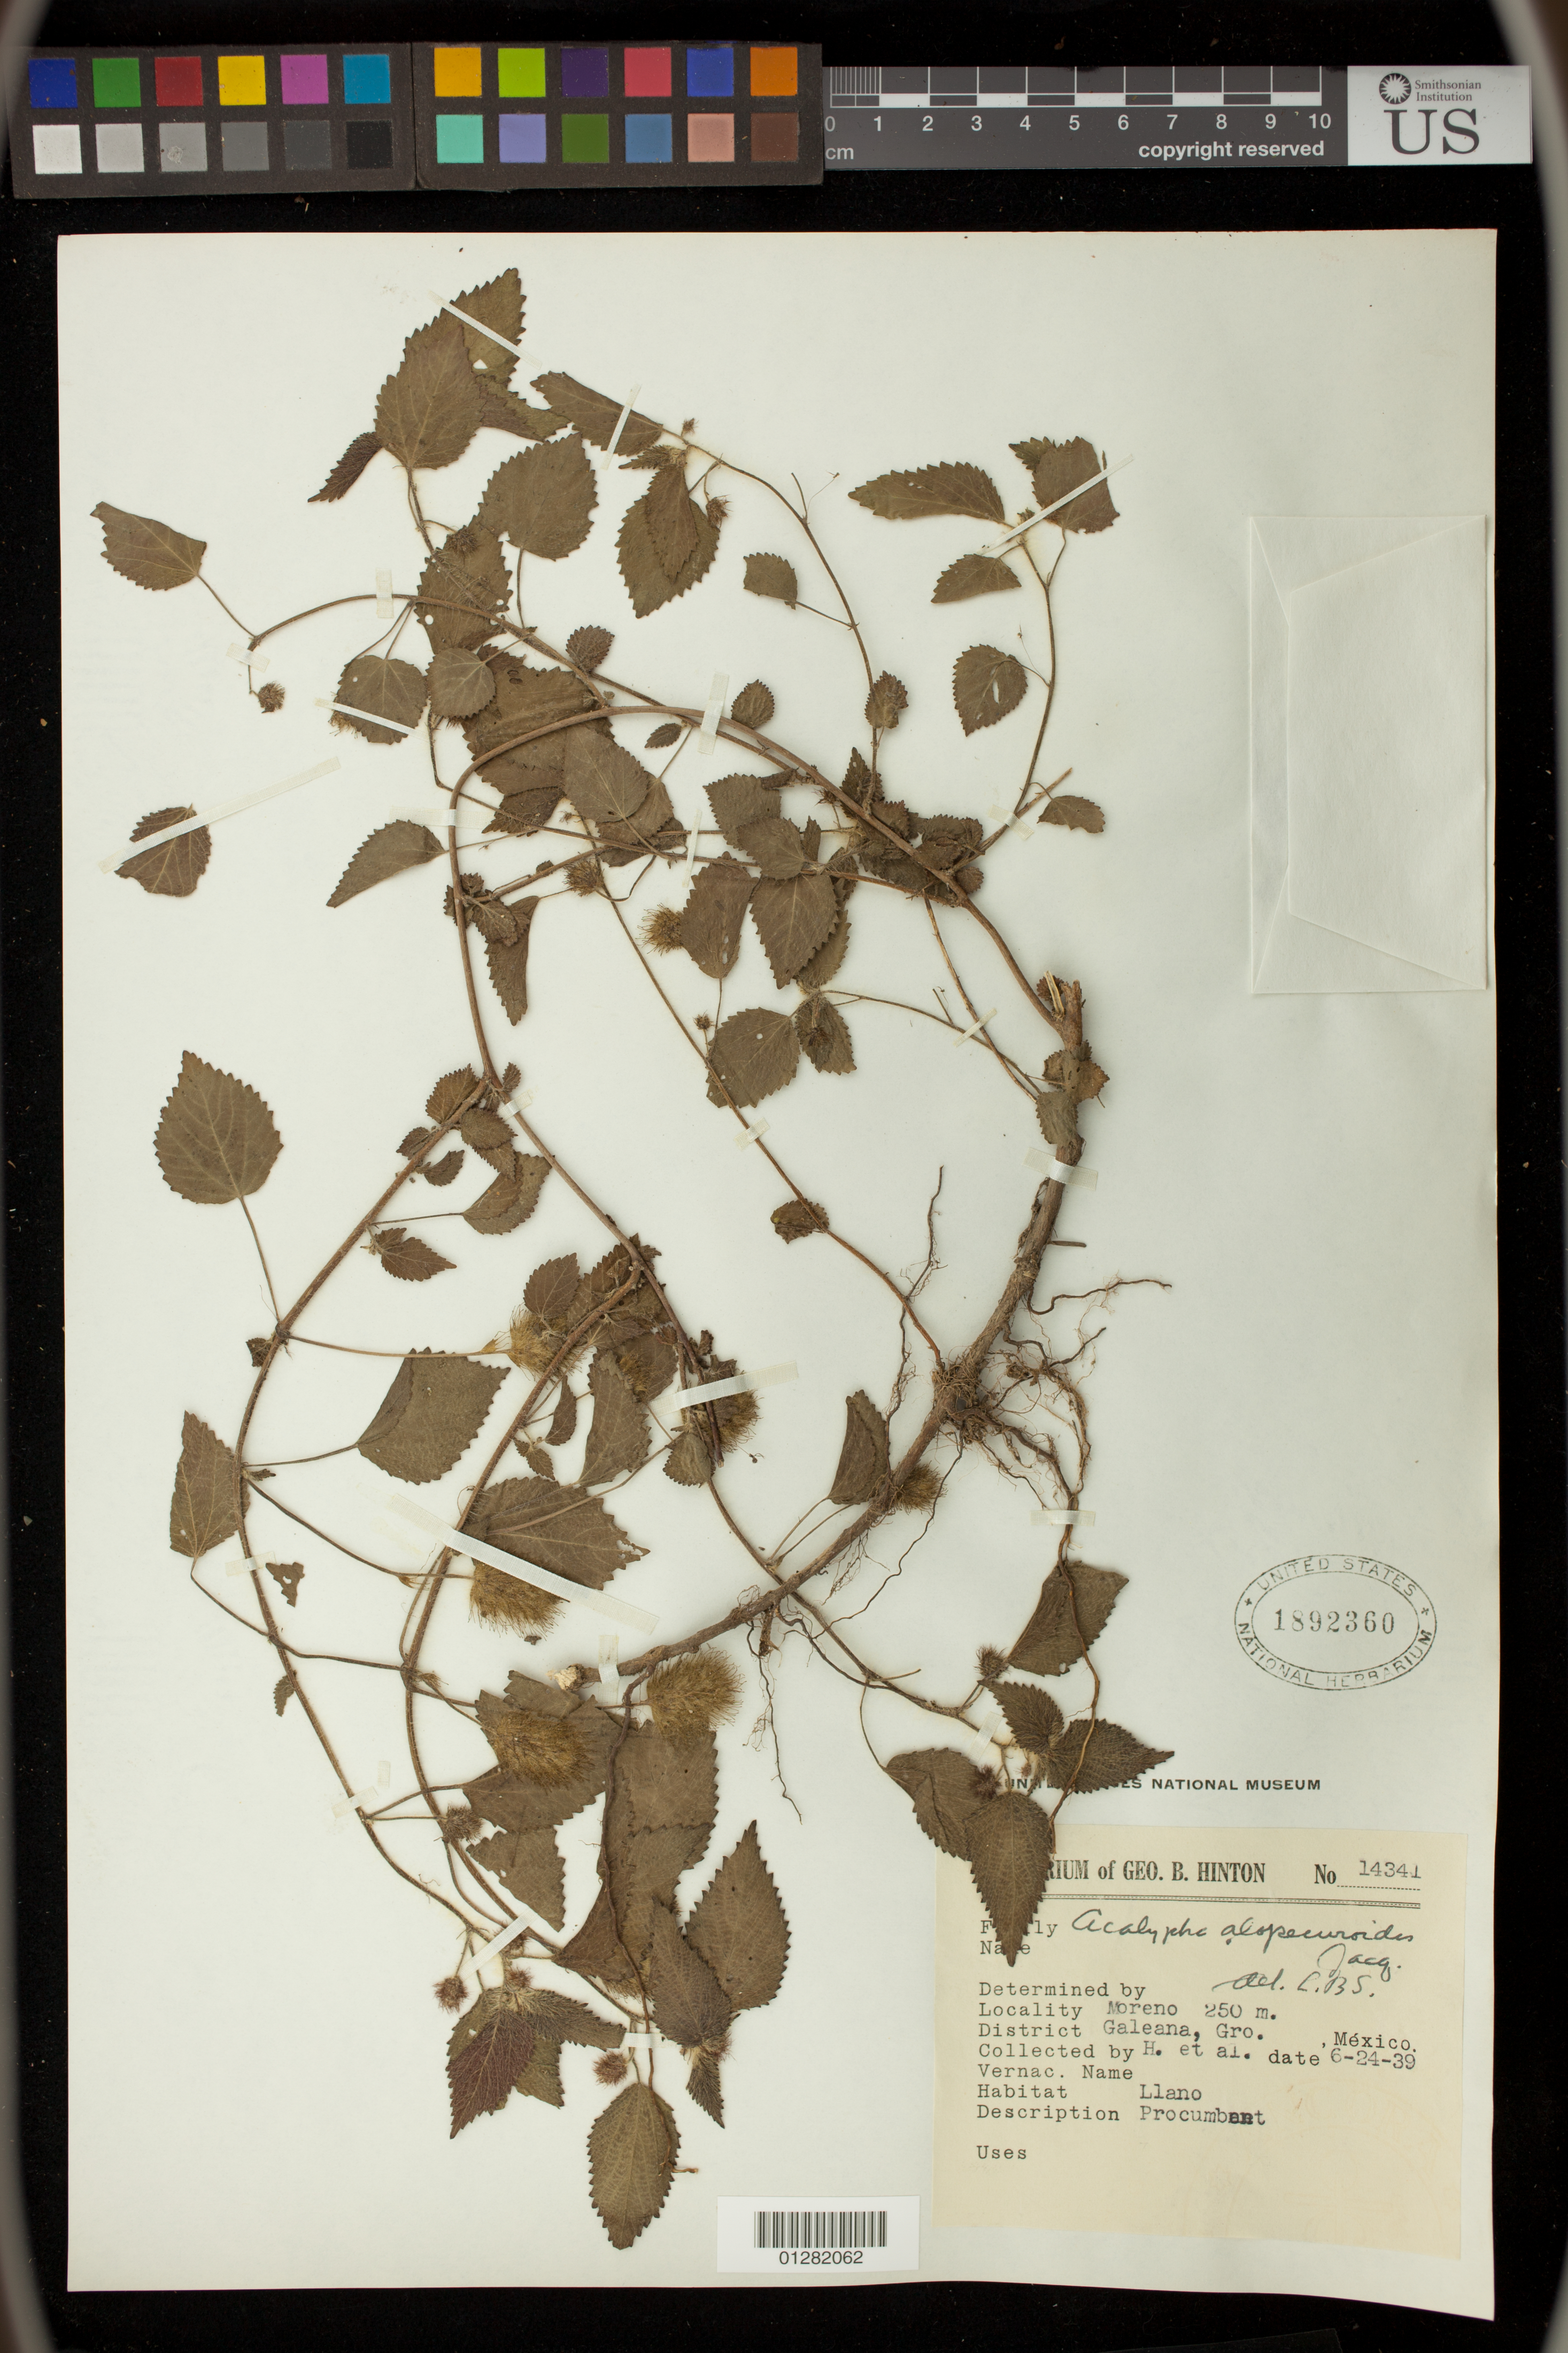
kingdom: Plantae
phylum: Tracheophyta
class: Magnoliopsida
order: Malpighiales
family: Euphorbiaceae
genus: Acalypha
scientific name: Acalypha alopecuroidea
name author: Jacq.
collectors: G. B. Hinton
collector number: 14341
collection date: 1939-06-24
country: Mexico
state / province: Guerrero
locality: Moreno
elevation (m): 250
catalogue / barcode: US 1892360